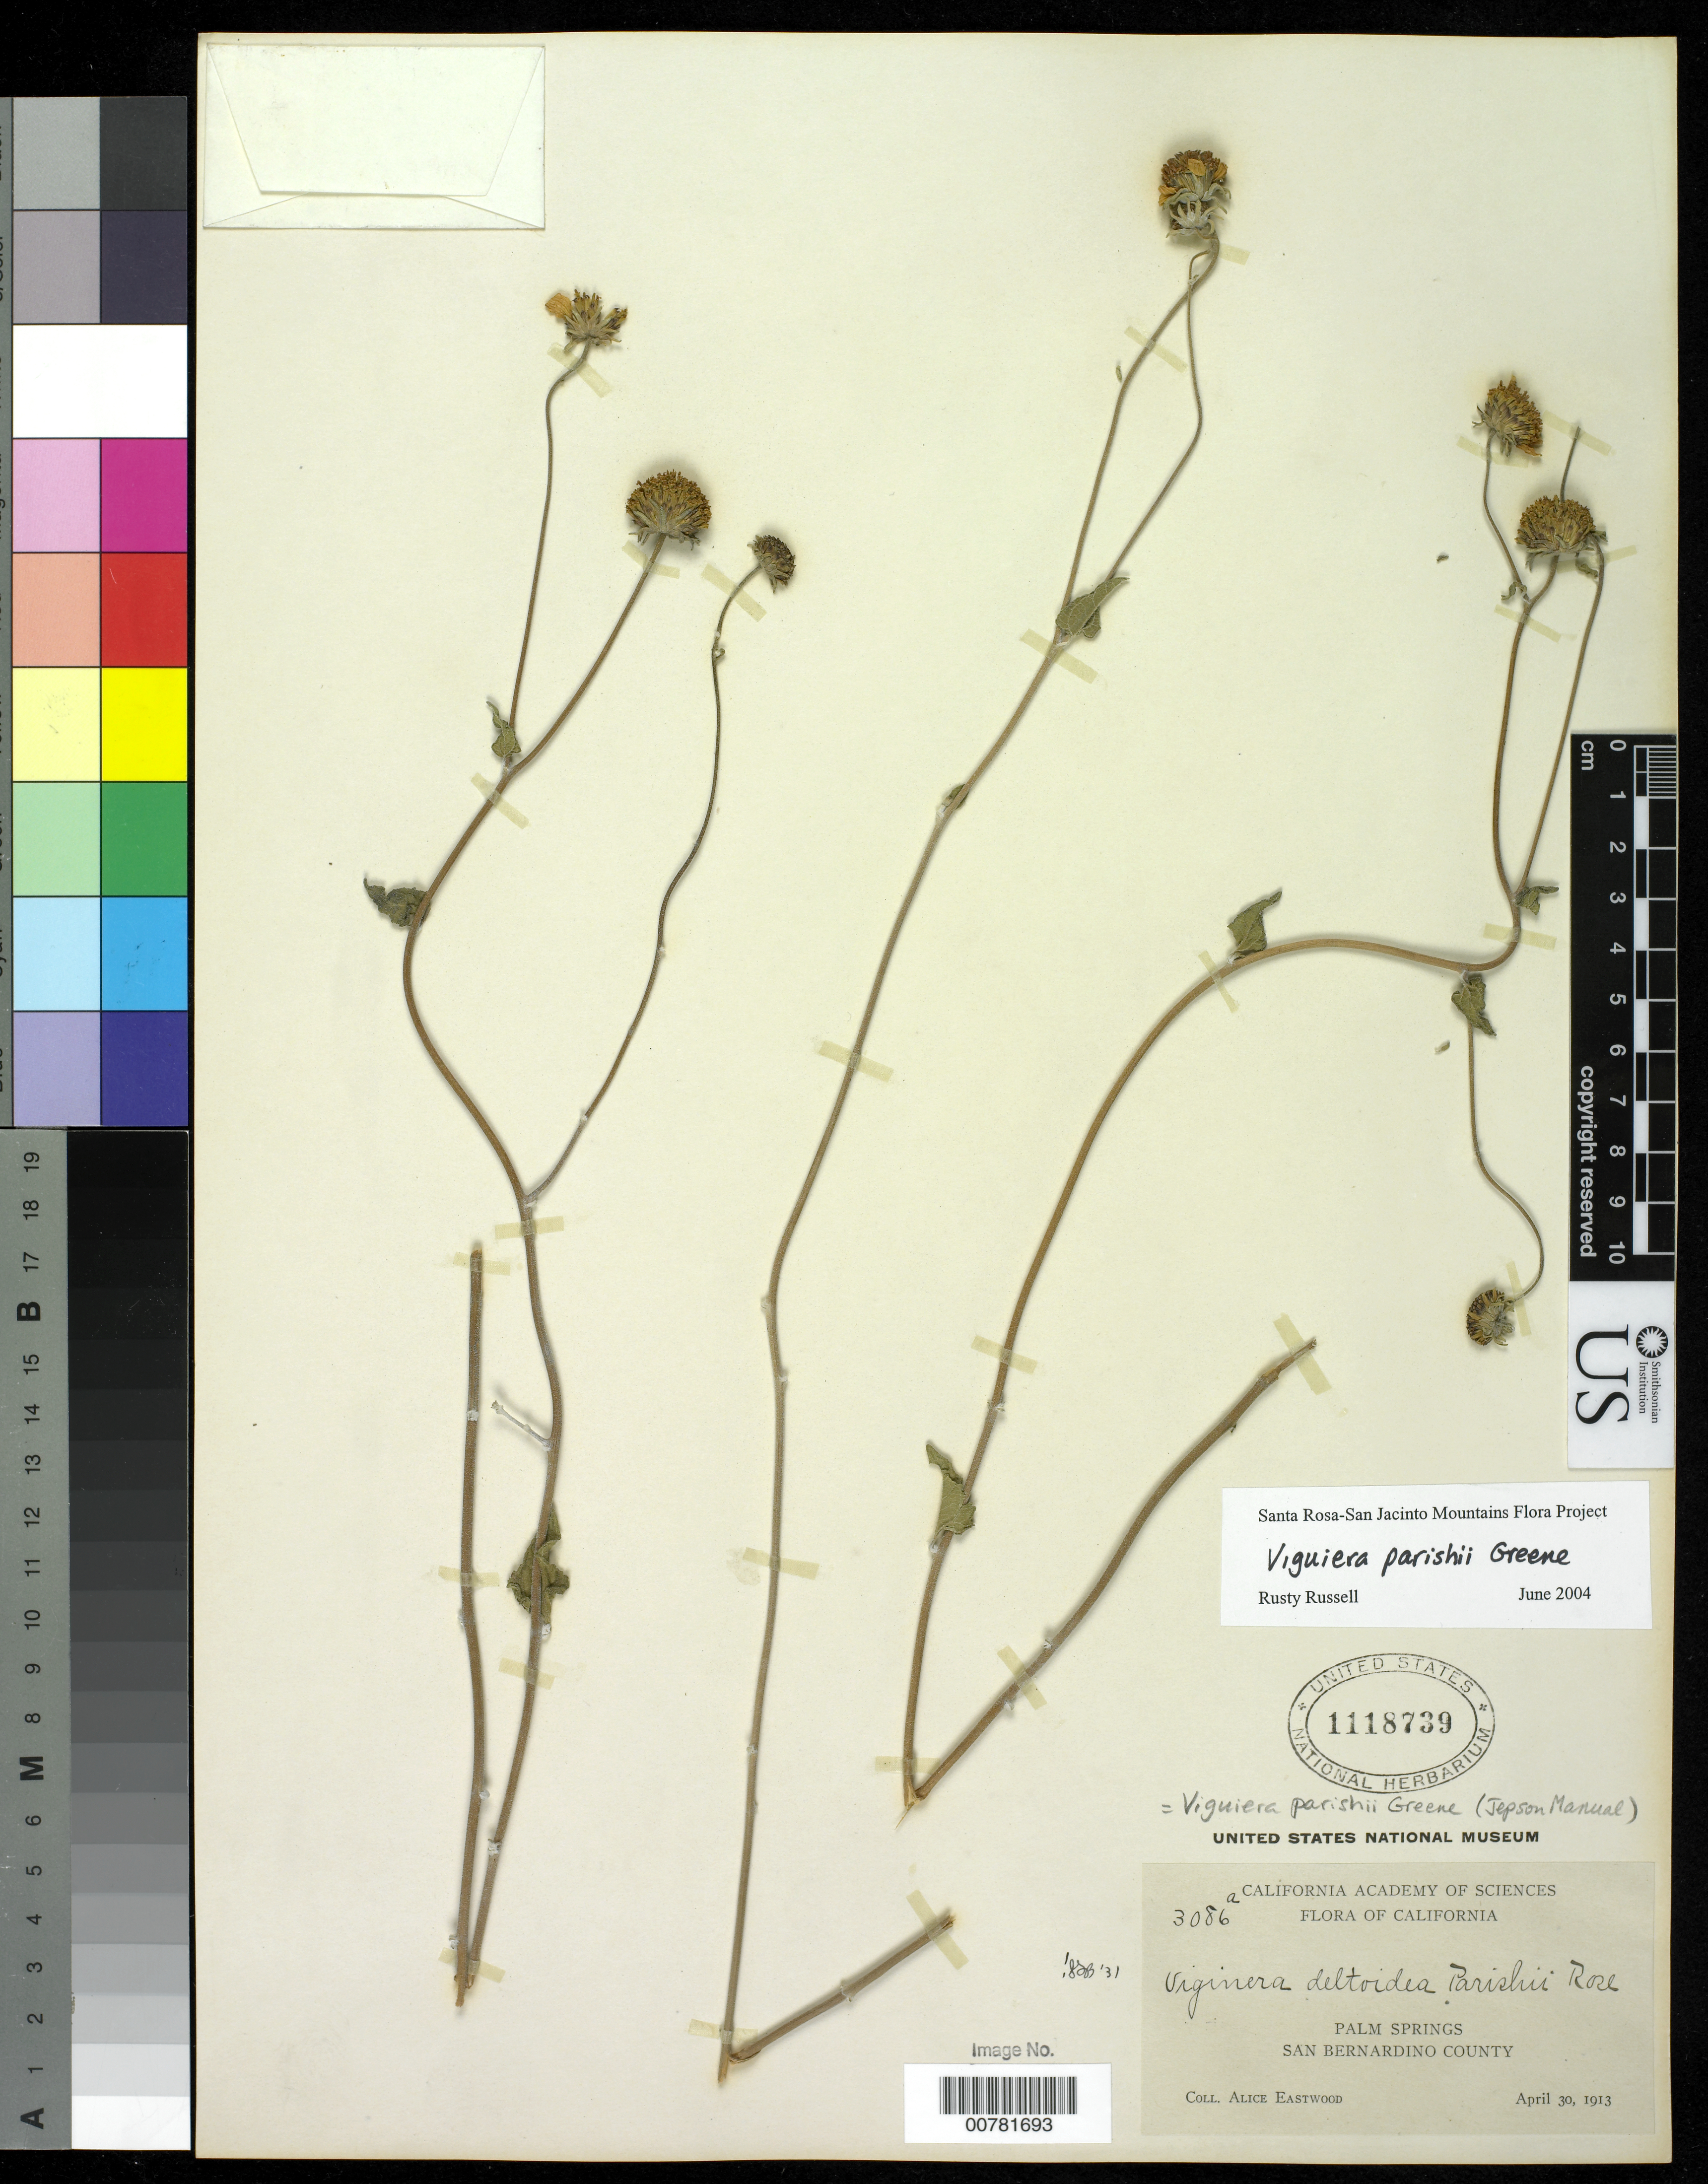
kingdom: Plantae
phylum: Tracheophyta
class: Magnoliopsida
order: Asterales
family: Asteraceae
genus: Viguiera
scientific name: Viguiera deltoidea var. parishii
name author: (Greene) Vasey & Rose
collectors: A. Eastwood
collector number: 3086a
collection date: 1913-04-30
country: United States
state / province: California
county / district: San Bernardino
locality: Palm Springs, San Bernardino County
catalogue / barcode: US 1118739